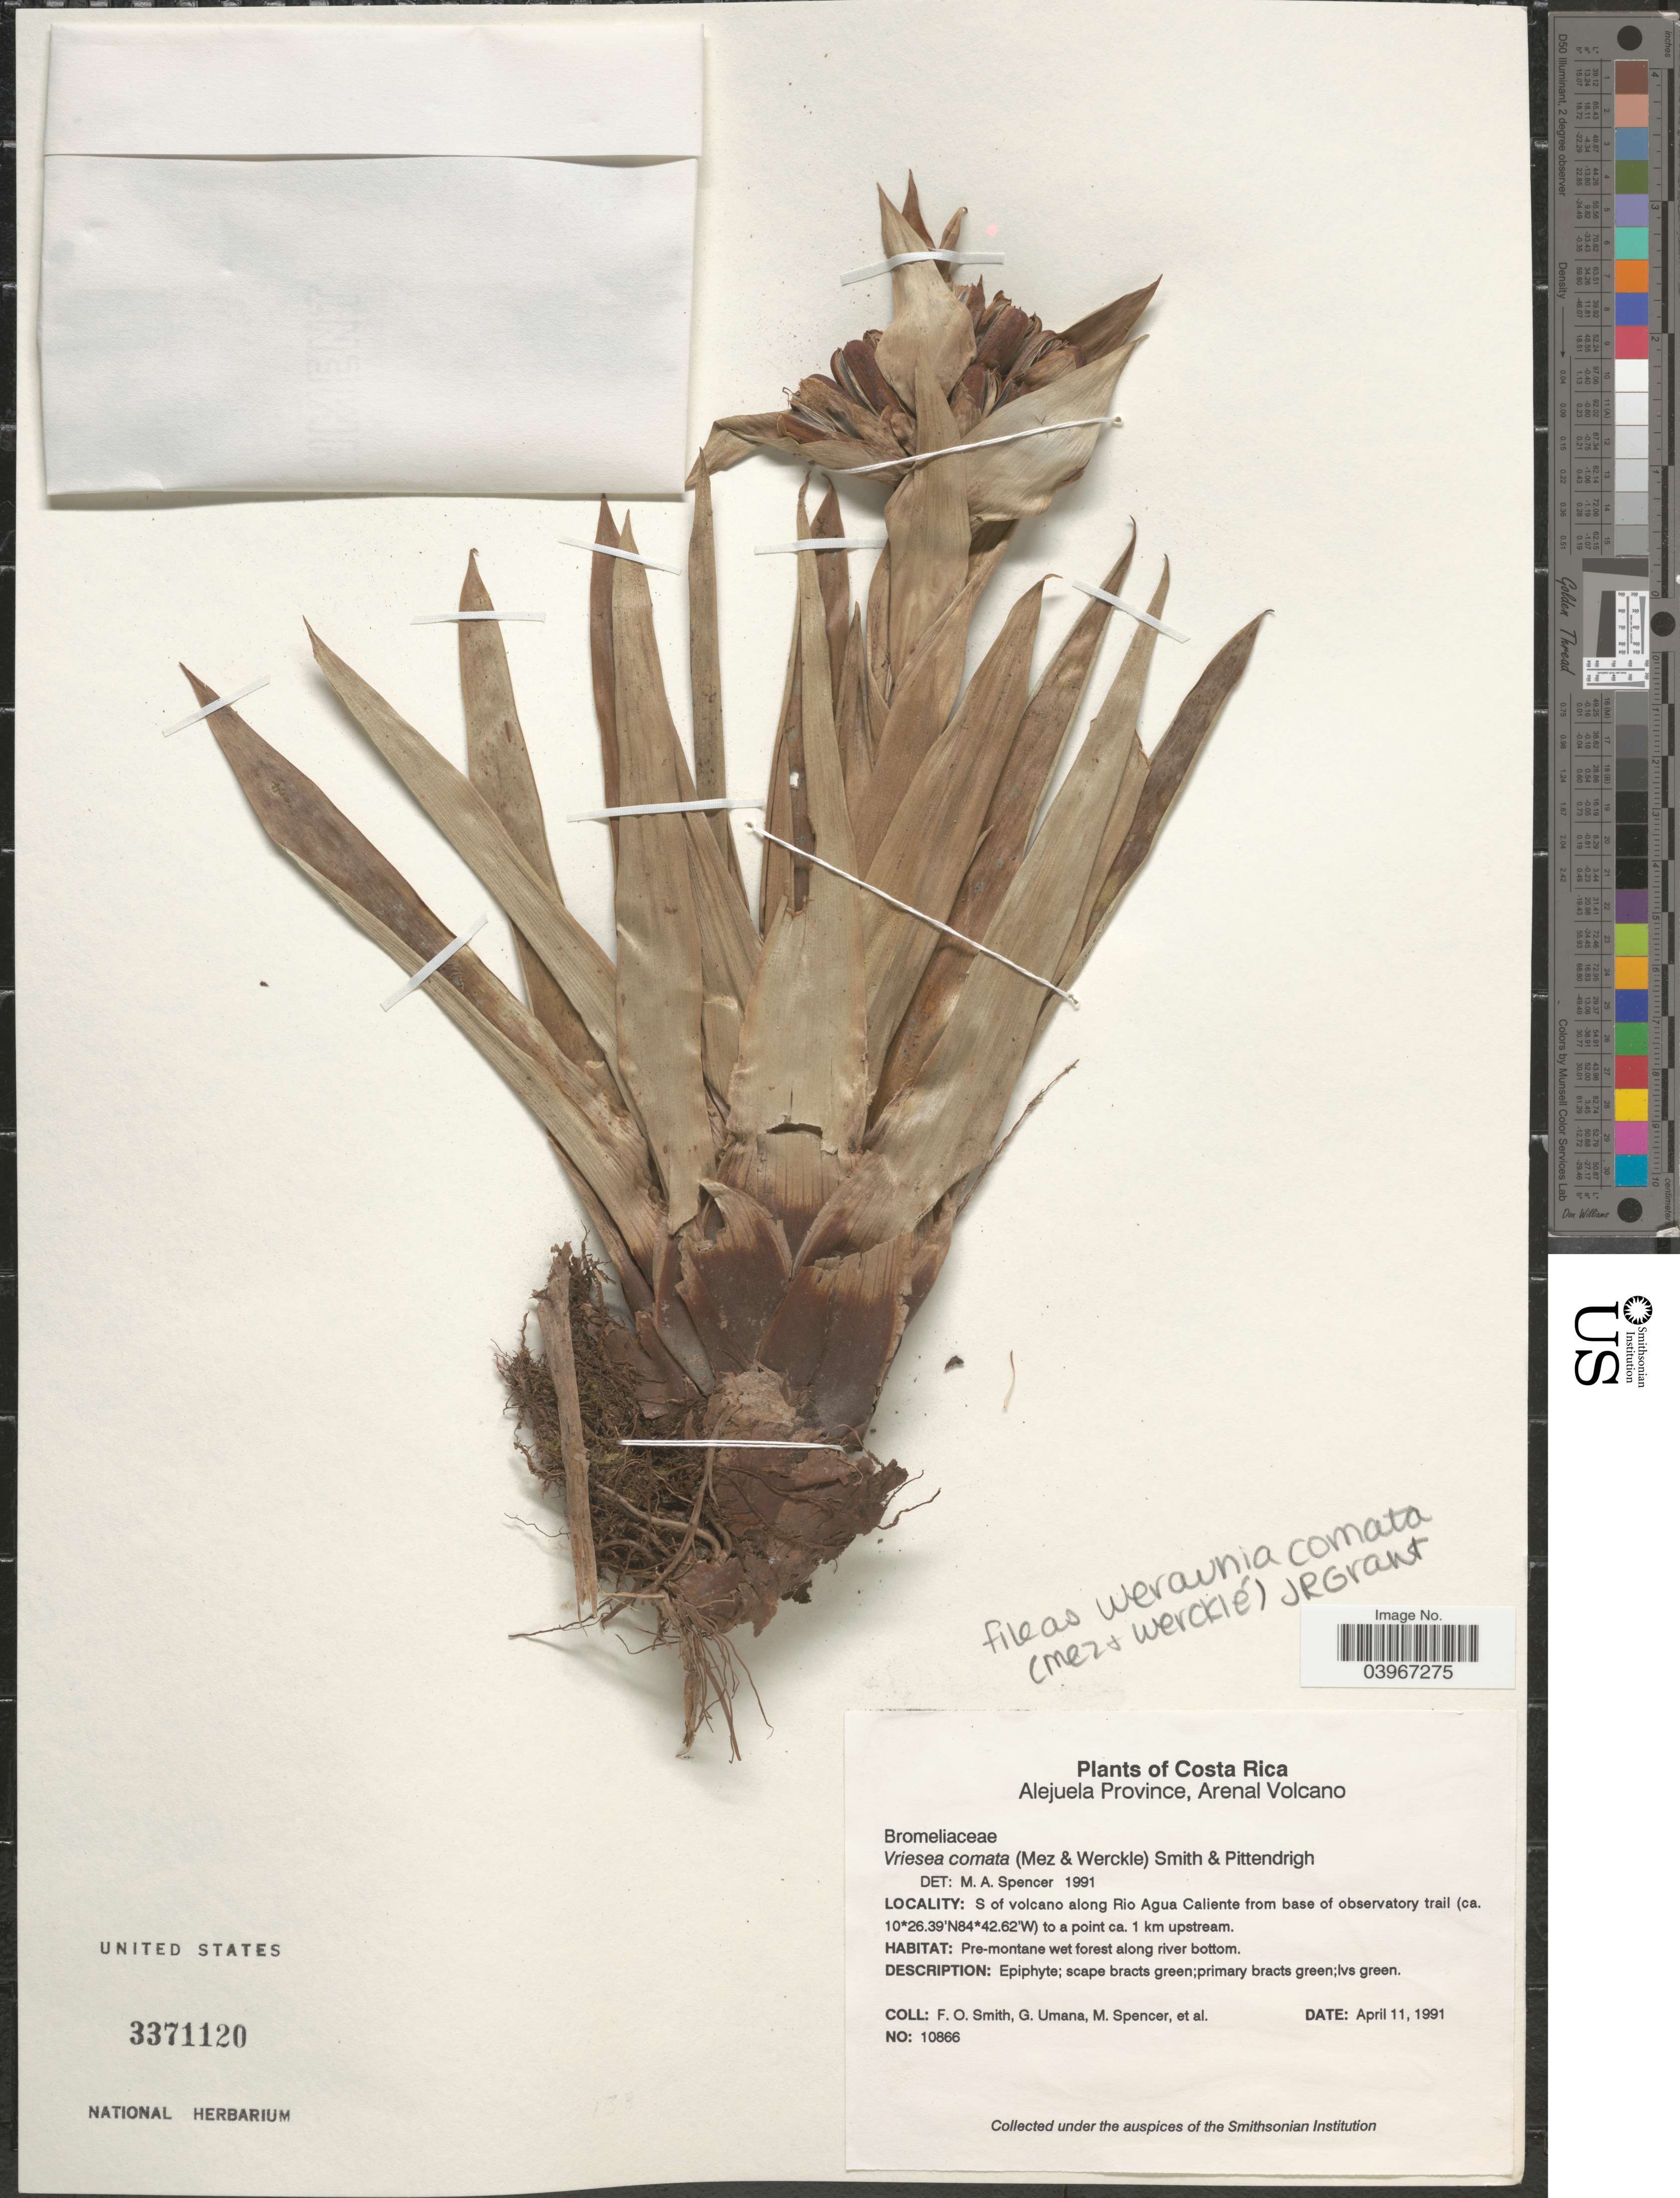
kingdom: Plantae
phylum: Tracheophyta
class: Liliopsida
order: Poales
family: Bromeliaceae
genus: Werauhia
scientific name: Werauhia comata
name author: (Mez & Wercklé) J.R. Grant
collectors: F. Smith, G. Umana, M. Spencer & et al.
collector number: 10866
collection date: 1991-04-11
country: Costa Rica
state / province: Alajuela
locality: Arenal Volcano. S of volcano along Rio Agua Caliente from base of observatory trail to a point ca. 1 km upstream.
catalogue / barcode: US 3371120